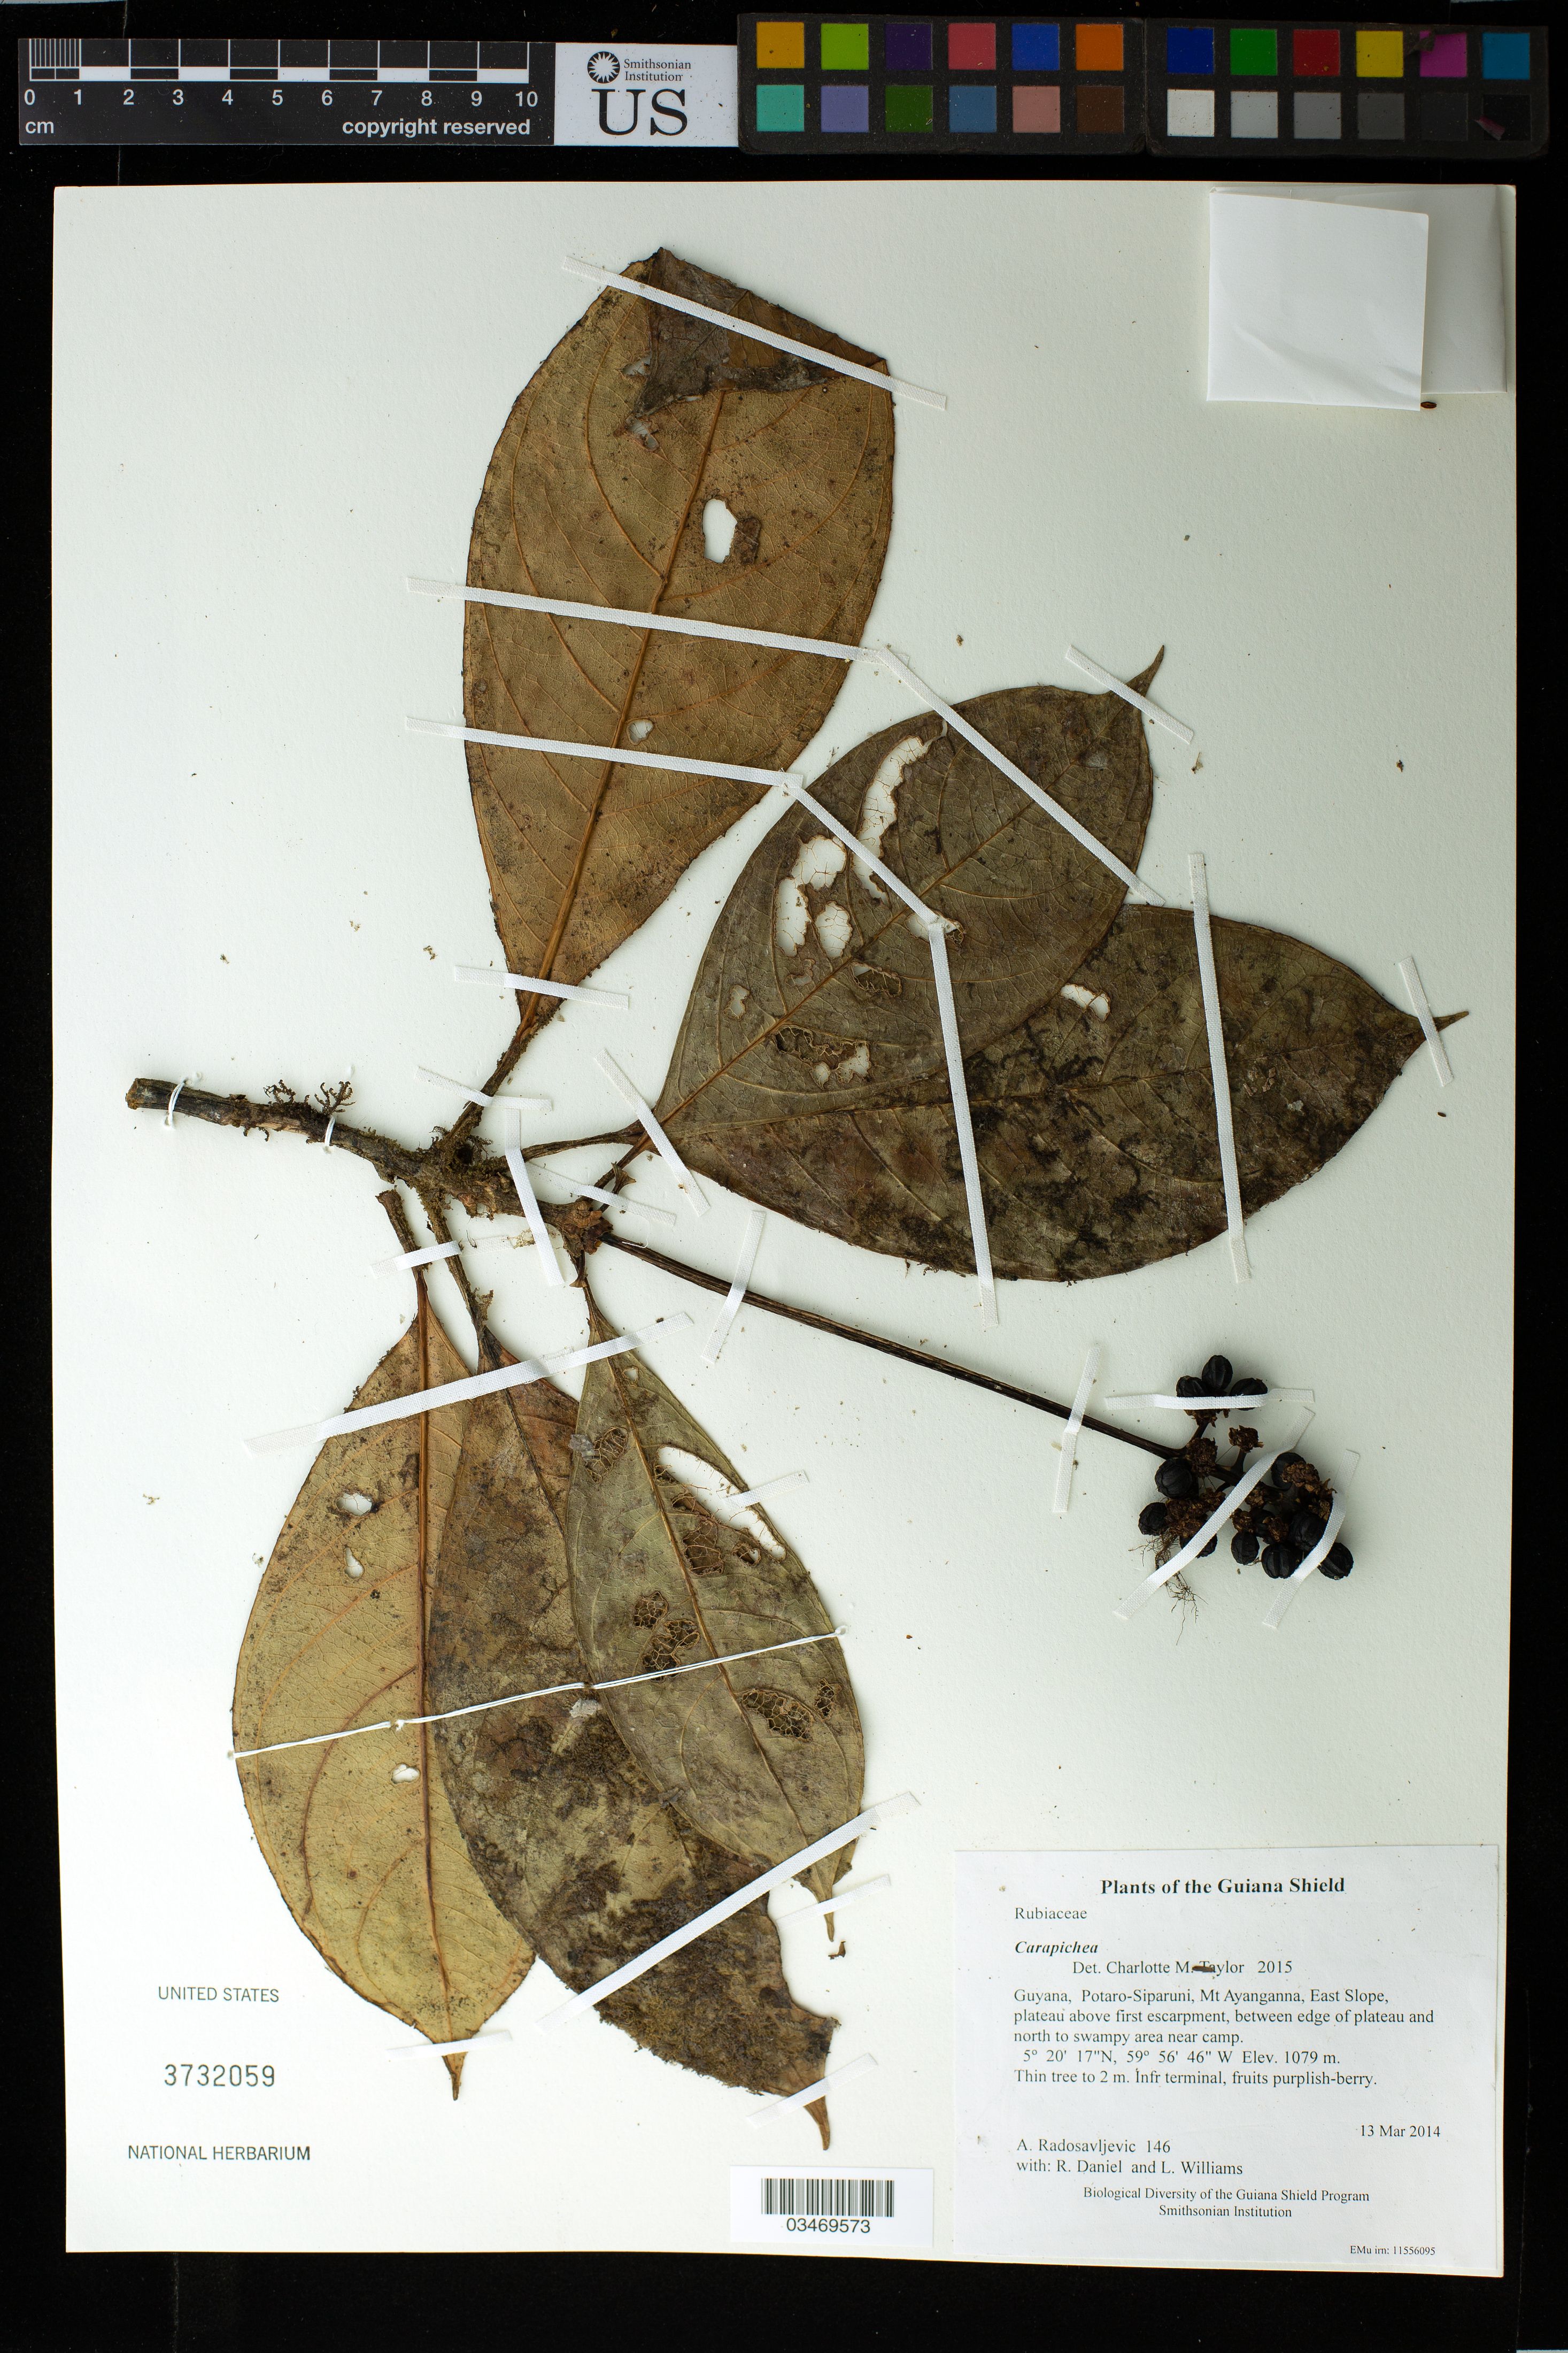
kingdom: Plantae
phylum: Tracheophyta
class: Magnoliopsida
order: Gentianales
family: Rubiaceae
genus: Carapichea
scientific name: Carapichea sp.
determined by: Taylor, Charlotte M.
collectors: A. Radosavljevic, R. Daniel & L. Williams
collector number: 146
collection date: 2014-03-13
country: Guyana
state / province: Potaro-Siparuni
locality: Mt Ayanganna, East Slope, plateau above first escarpment, between edge of plateau and north to swampy area near camp.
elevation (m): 1079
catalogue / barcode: US 3732059